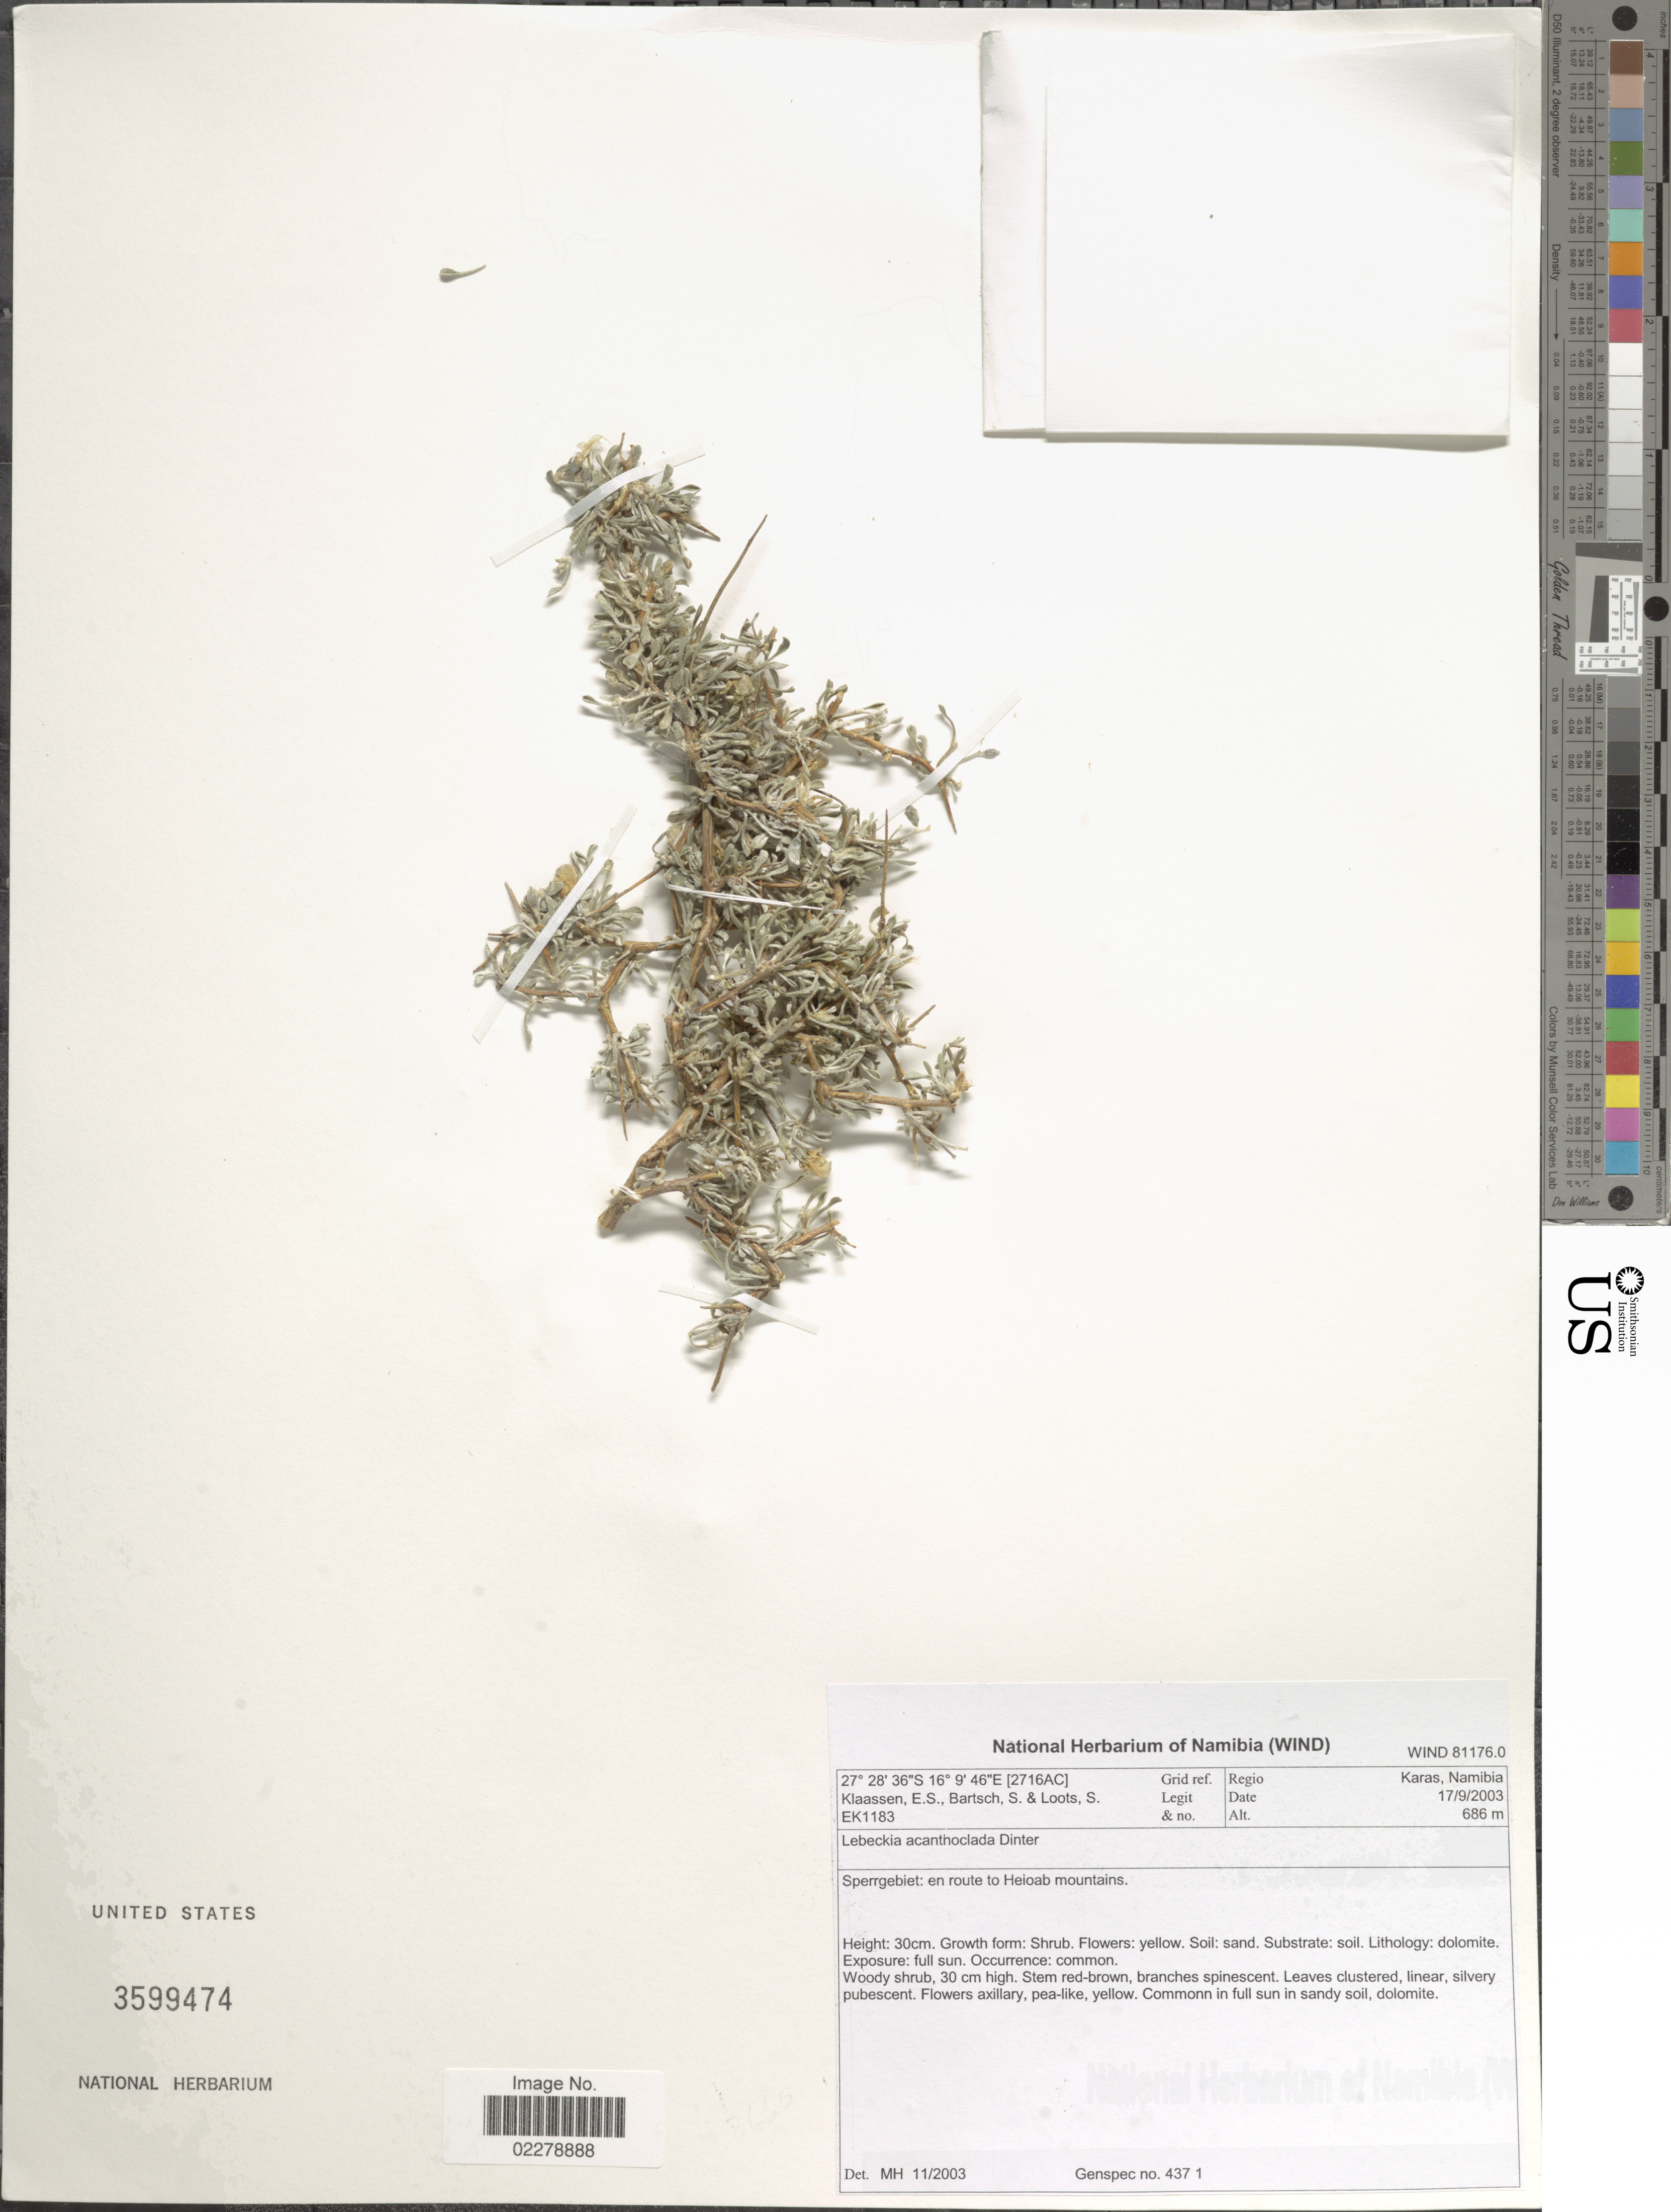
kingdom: Plantae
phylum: Tracheophyta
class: Magnoliopsida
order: Fabales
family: Fabaceae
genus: Lebeckia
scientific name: Lebeckia acanthoclada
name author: Dinter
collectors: E. S. Klaassen, S. Bartsch & S. Loots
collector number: EK1183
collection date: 2003-09-17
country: Namibia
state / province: Karas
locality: Sperrgebiet: en route to Heioab mountains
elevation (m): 686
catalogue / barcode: US 3599474